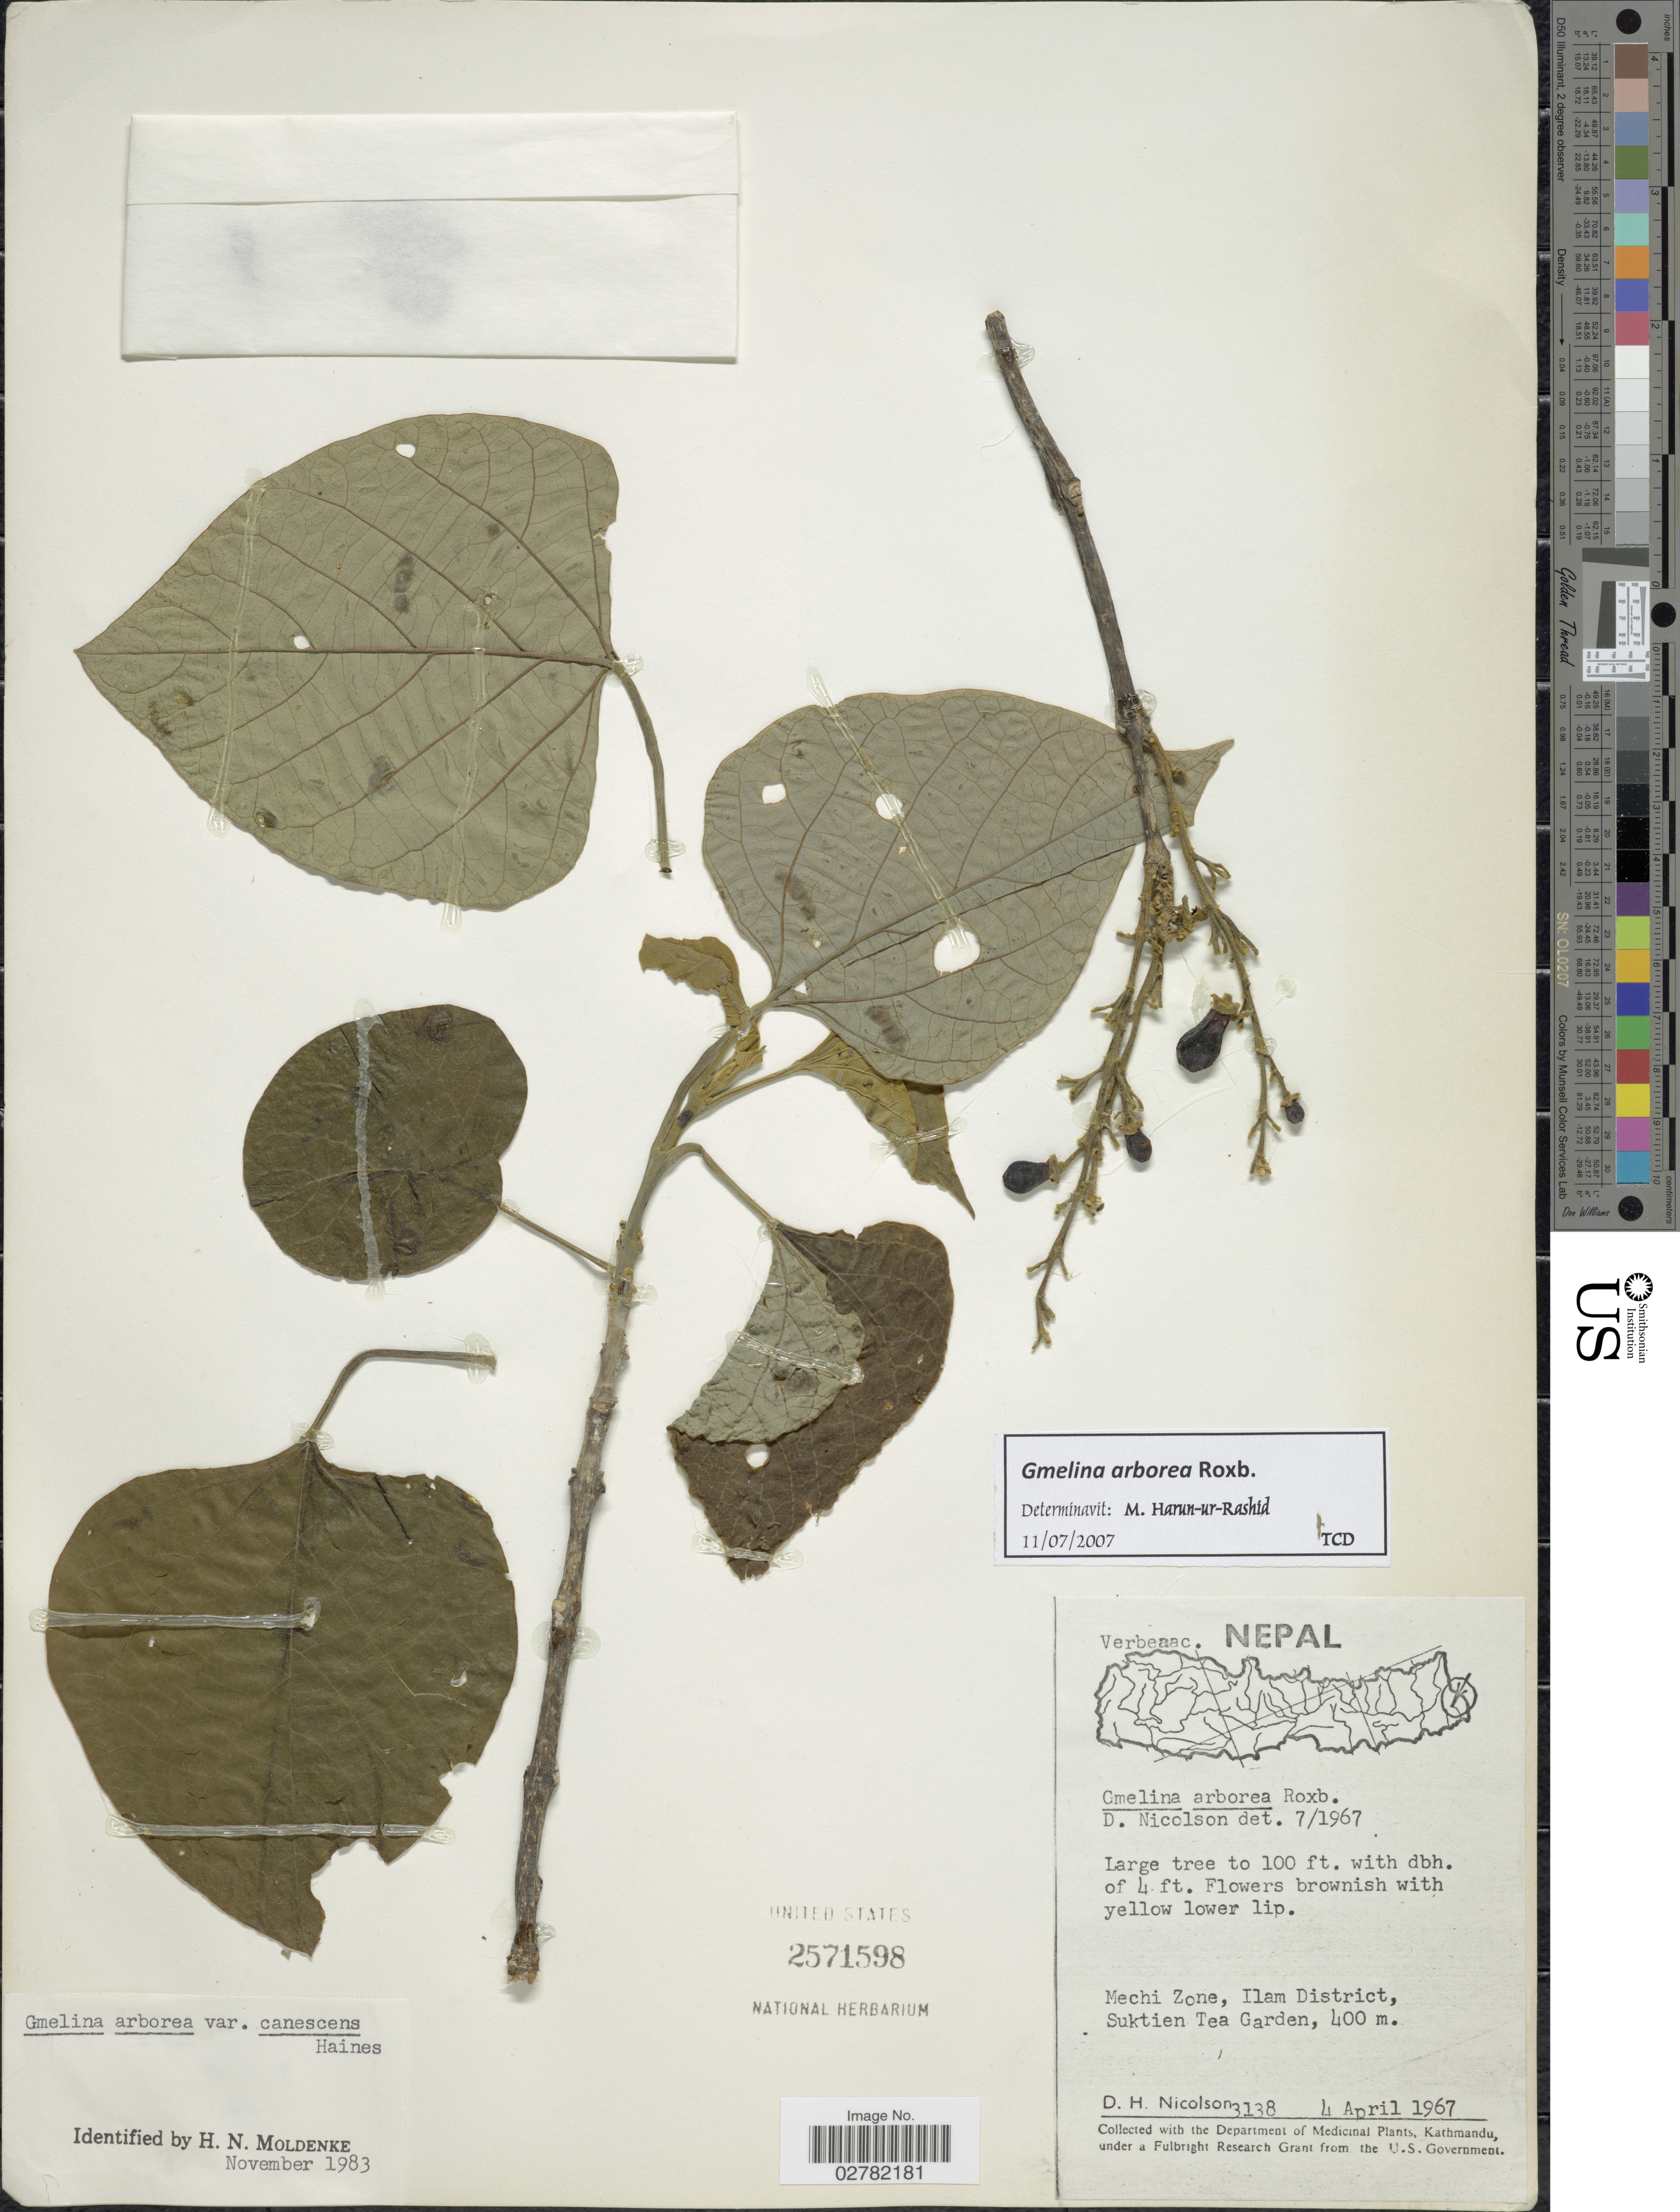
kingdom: Plantae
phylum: Tracheophyta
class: Magnoliopsida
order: Lamiales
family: Lamiaceae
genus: Gmelina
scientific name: Gmelina arborea var. arborea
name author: Roxb. ex Sm.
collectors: D. H. Nicolson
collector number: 3138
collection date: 1967-04-04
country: Nepal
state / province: Mechi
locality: Mechi Zone, Ilam District, Suktien Tea Garden.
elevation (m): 400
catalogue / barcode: US 2571598